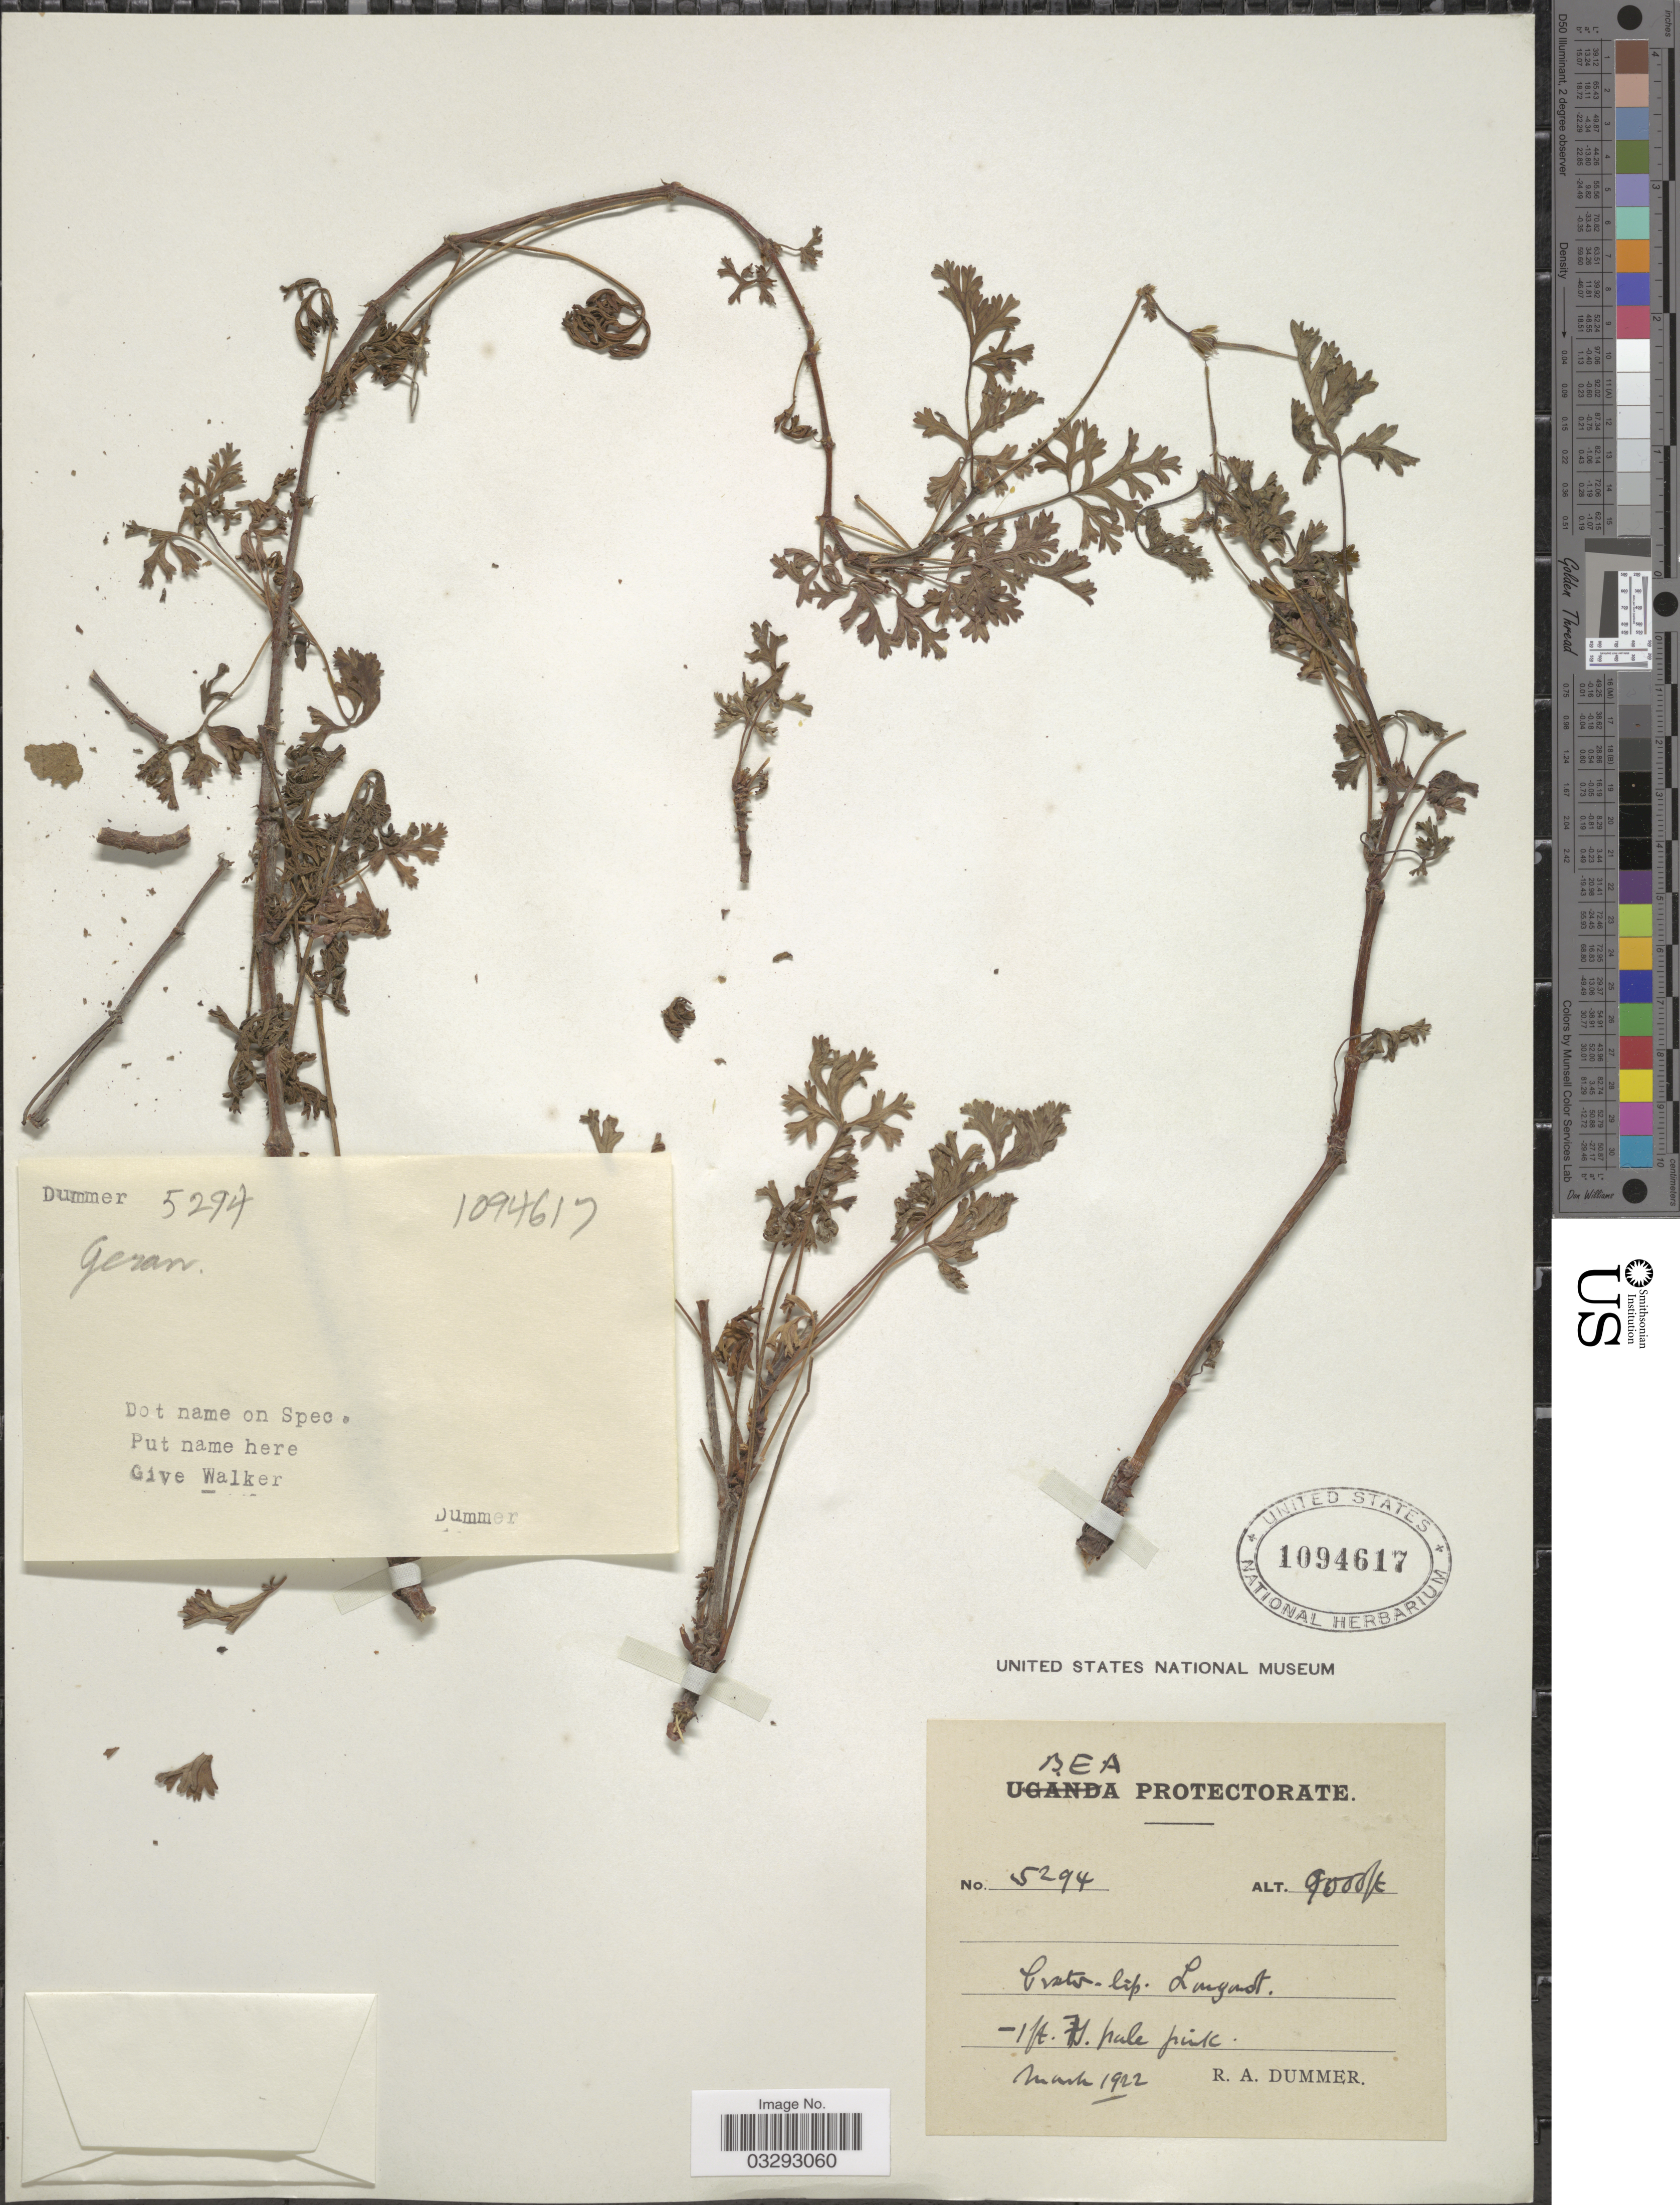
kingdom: Plantae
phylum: Tracheophyta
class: Magnoliopsida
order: Geraniales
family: Geraniaceae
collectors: R. Dümmer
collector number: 5294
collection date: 1922-03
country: Kenya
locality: B. E. A. Protectorate. Longonot.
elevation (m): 2743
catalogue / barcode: US 1094617